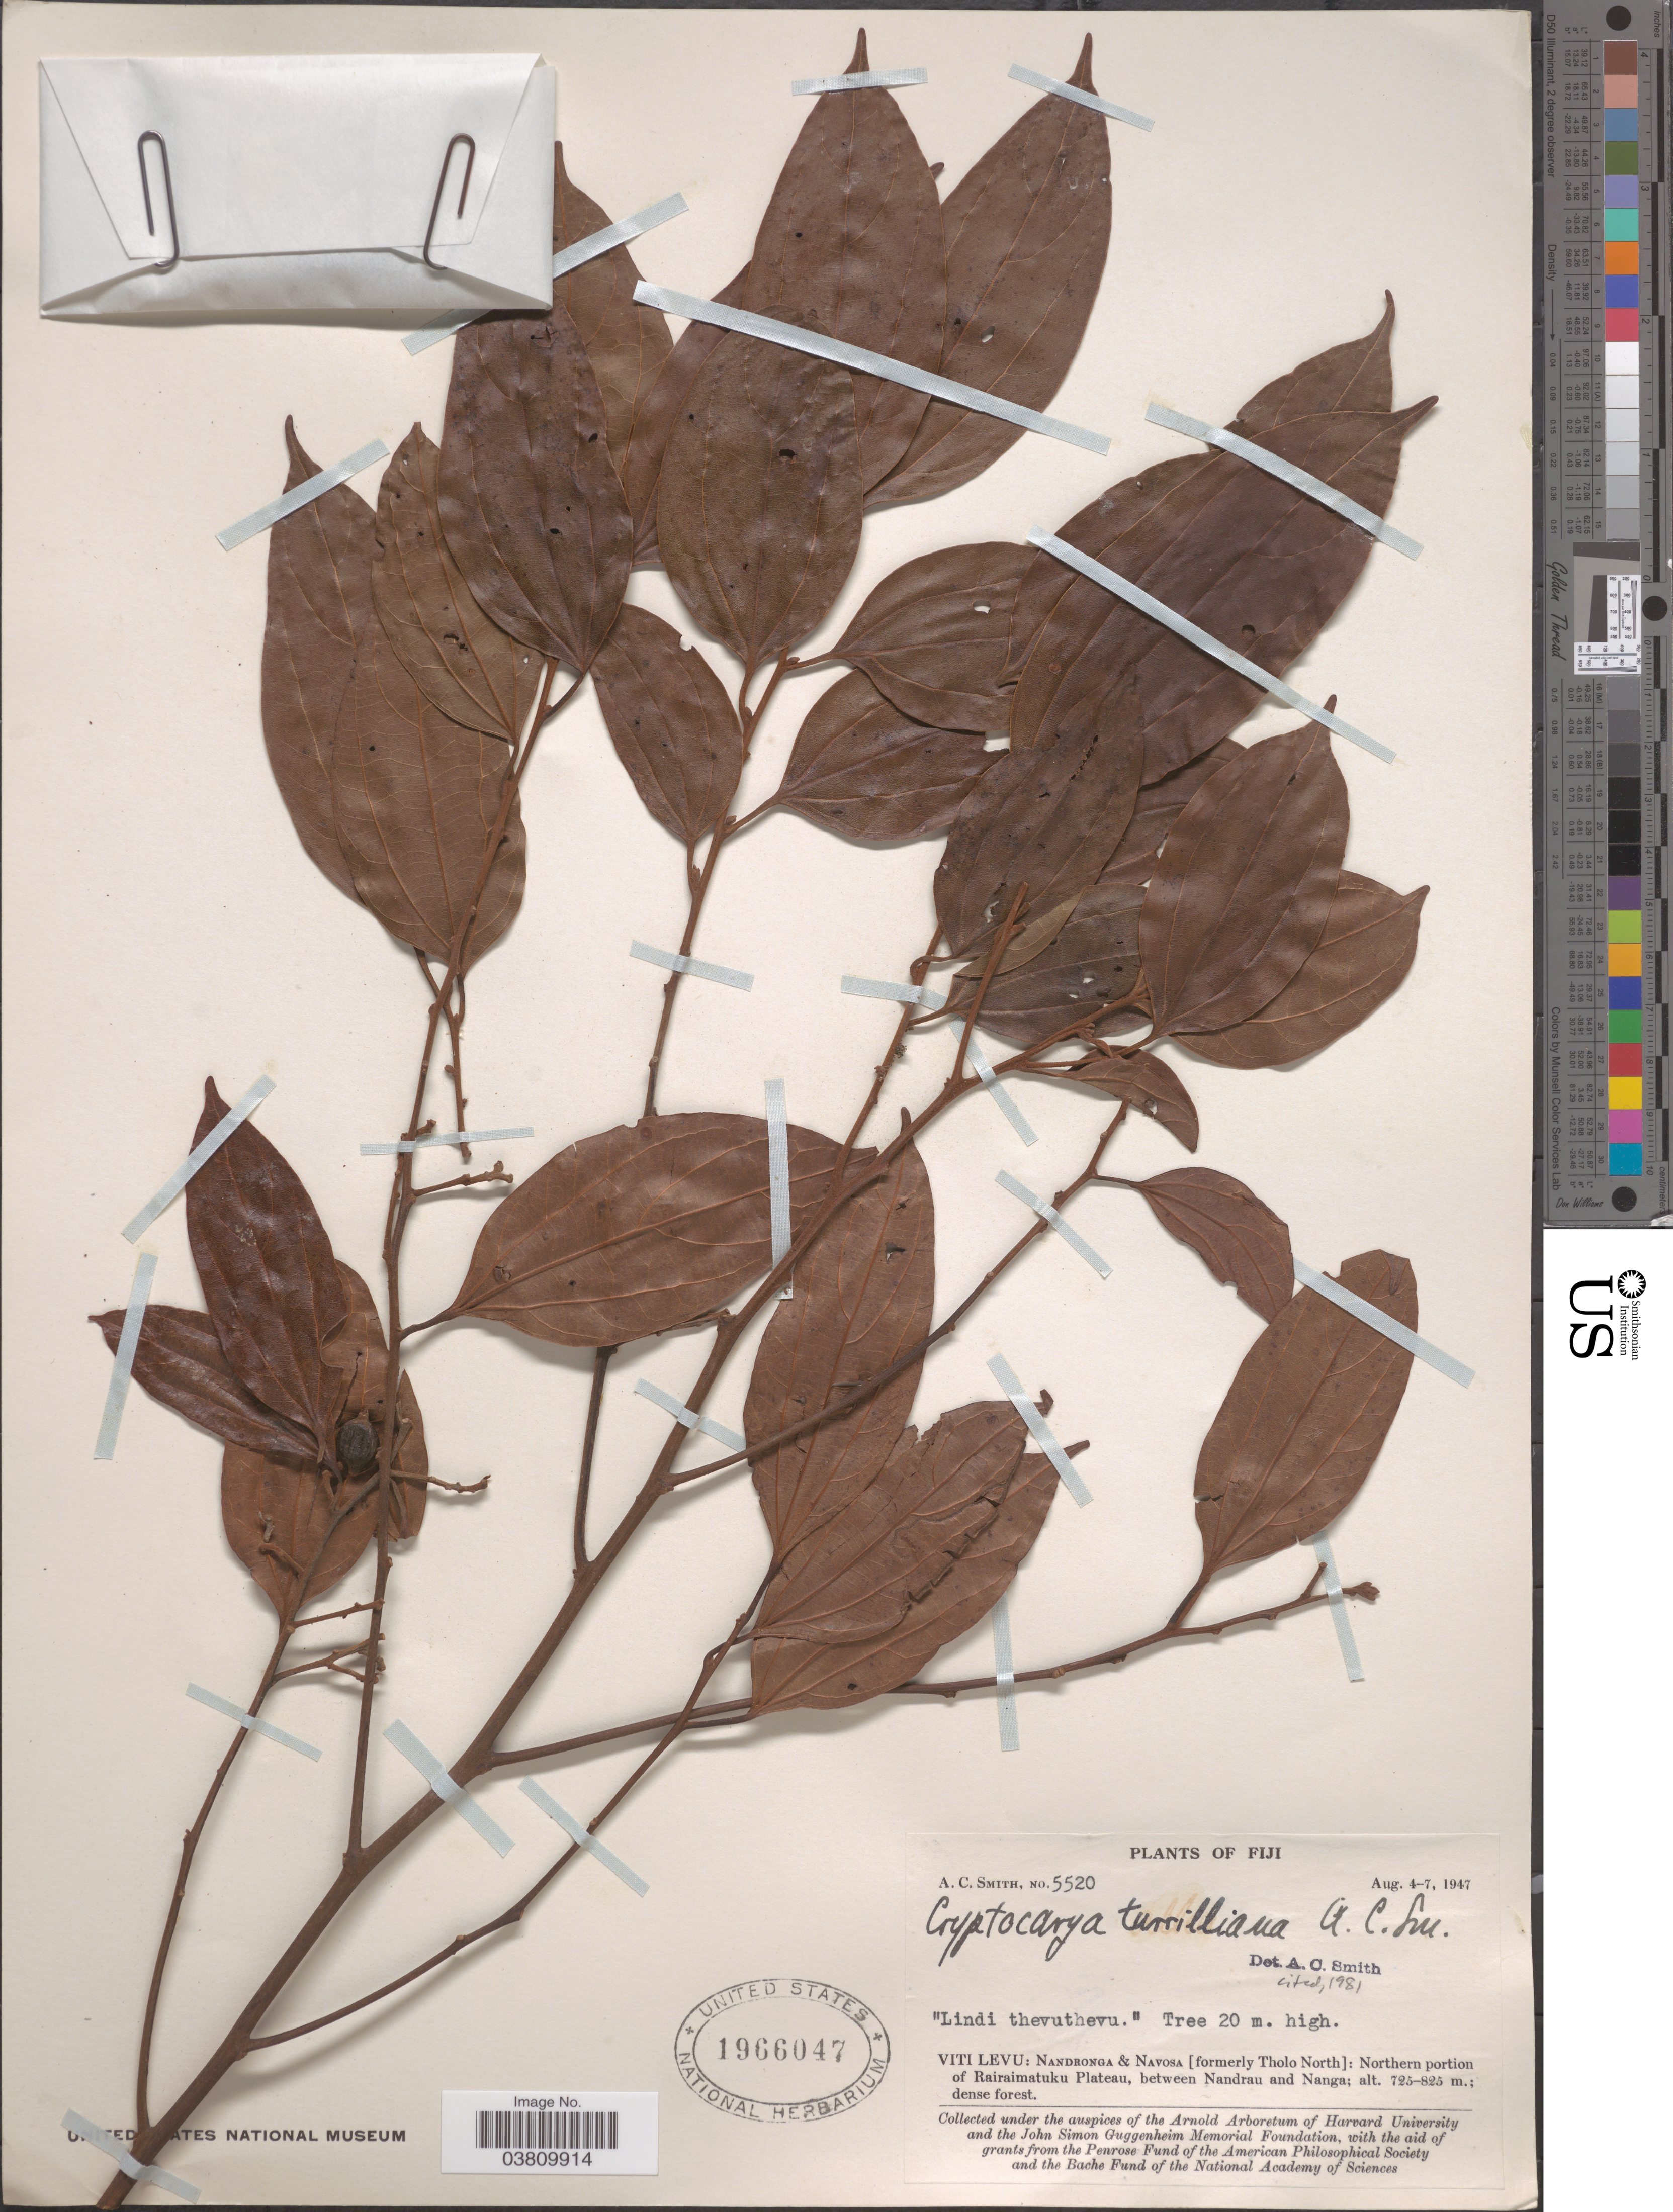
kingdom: Plantae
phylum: Tracheophyta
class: Magnoliopsida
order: Laurales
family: Lauraceae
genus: Cryptocarya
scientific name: Cryptocarya turrilliana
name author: A.C. Sm.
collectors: A. C. Smith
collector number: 5520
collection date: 1947-08-04/1947-08-07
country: Fiji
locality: Viti Levu: Nandronga & Navosa [ formerly Tholo North]: Northern portion of Rairaimatuku Plateau, between Nandrau and Nanga.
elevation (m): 725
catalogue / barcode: US 1966047